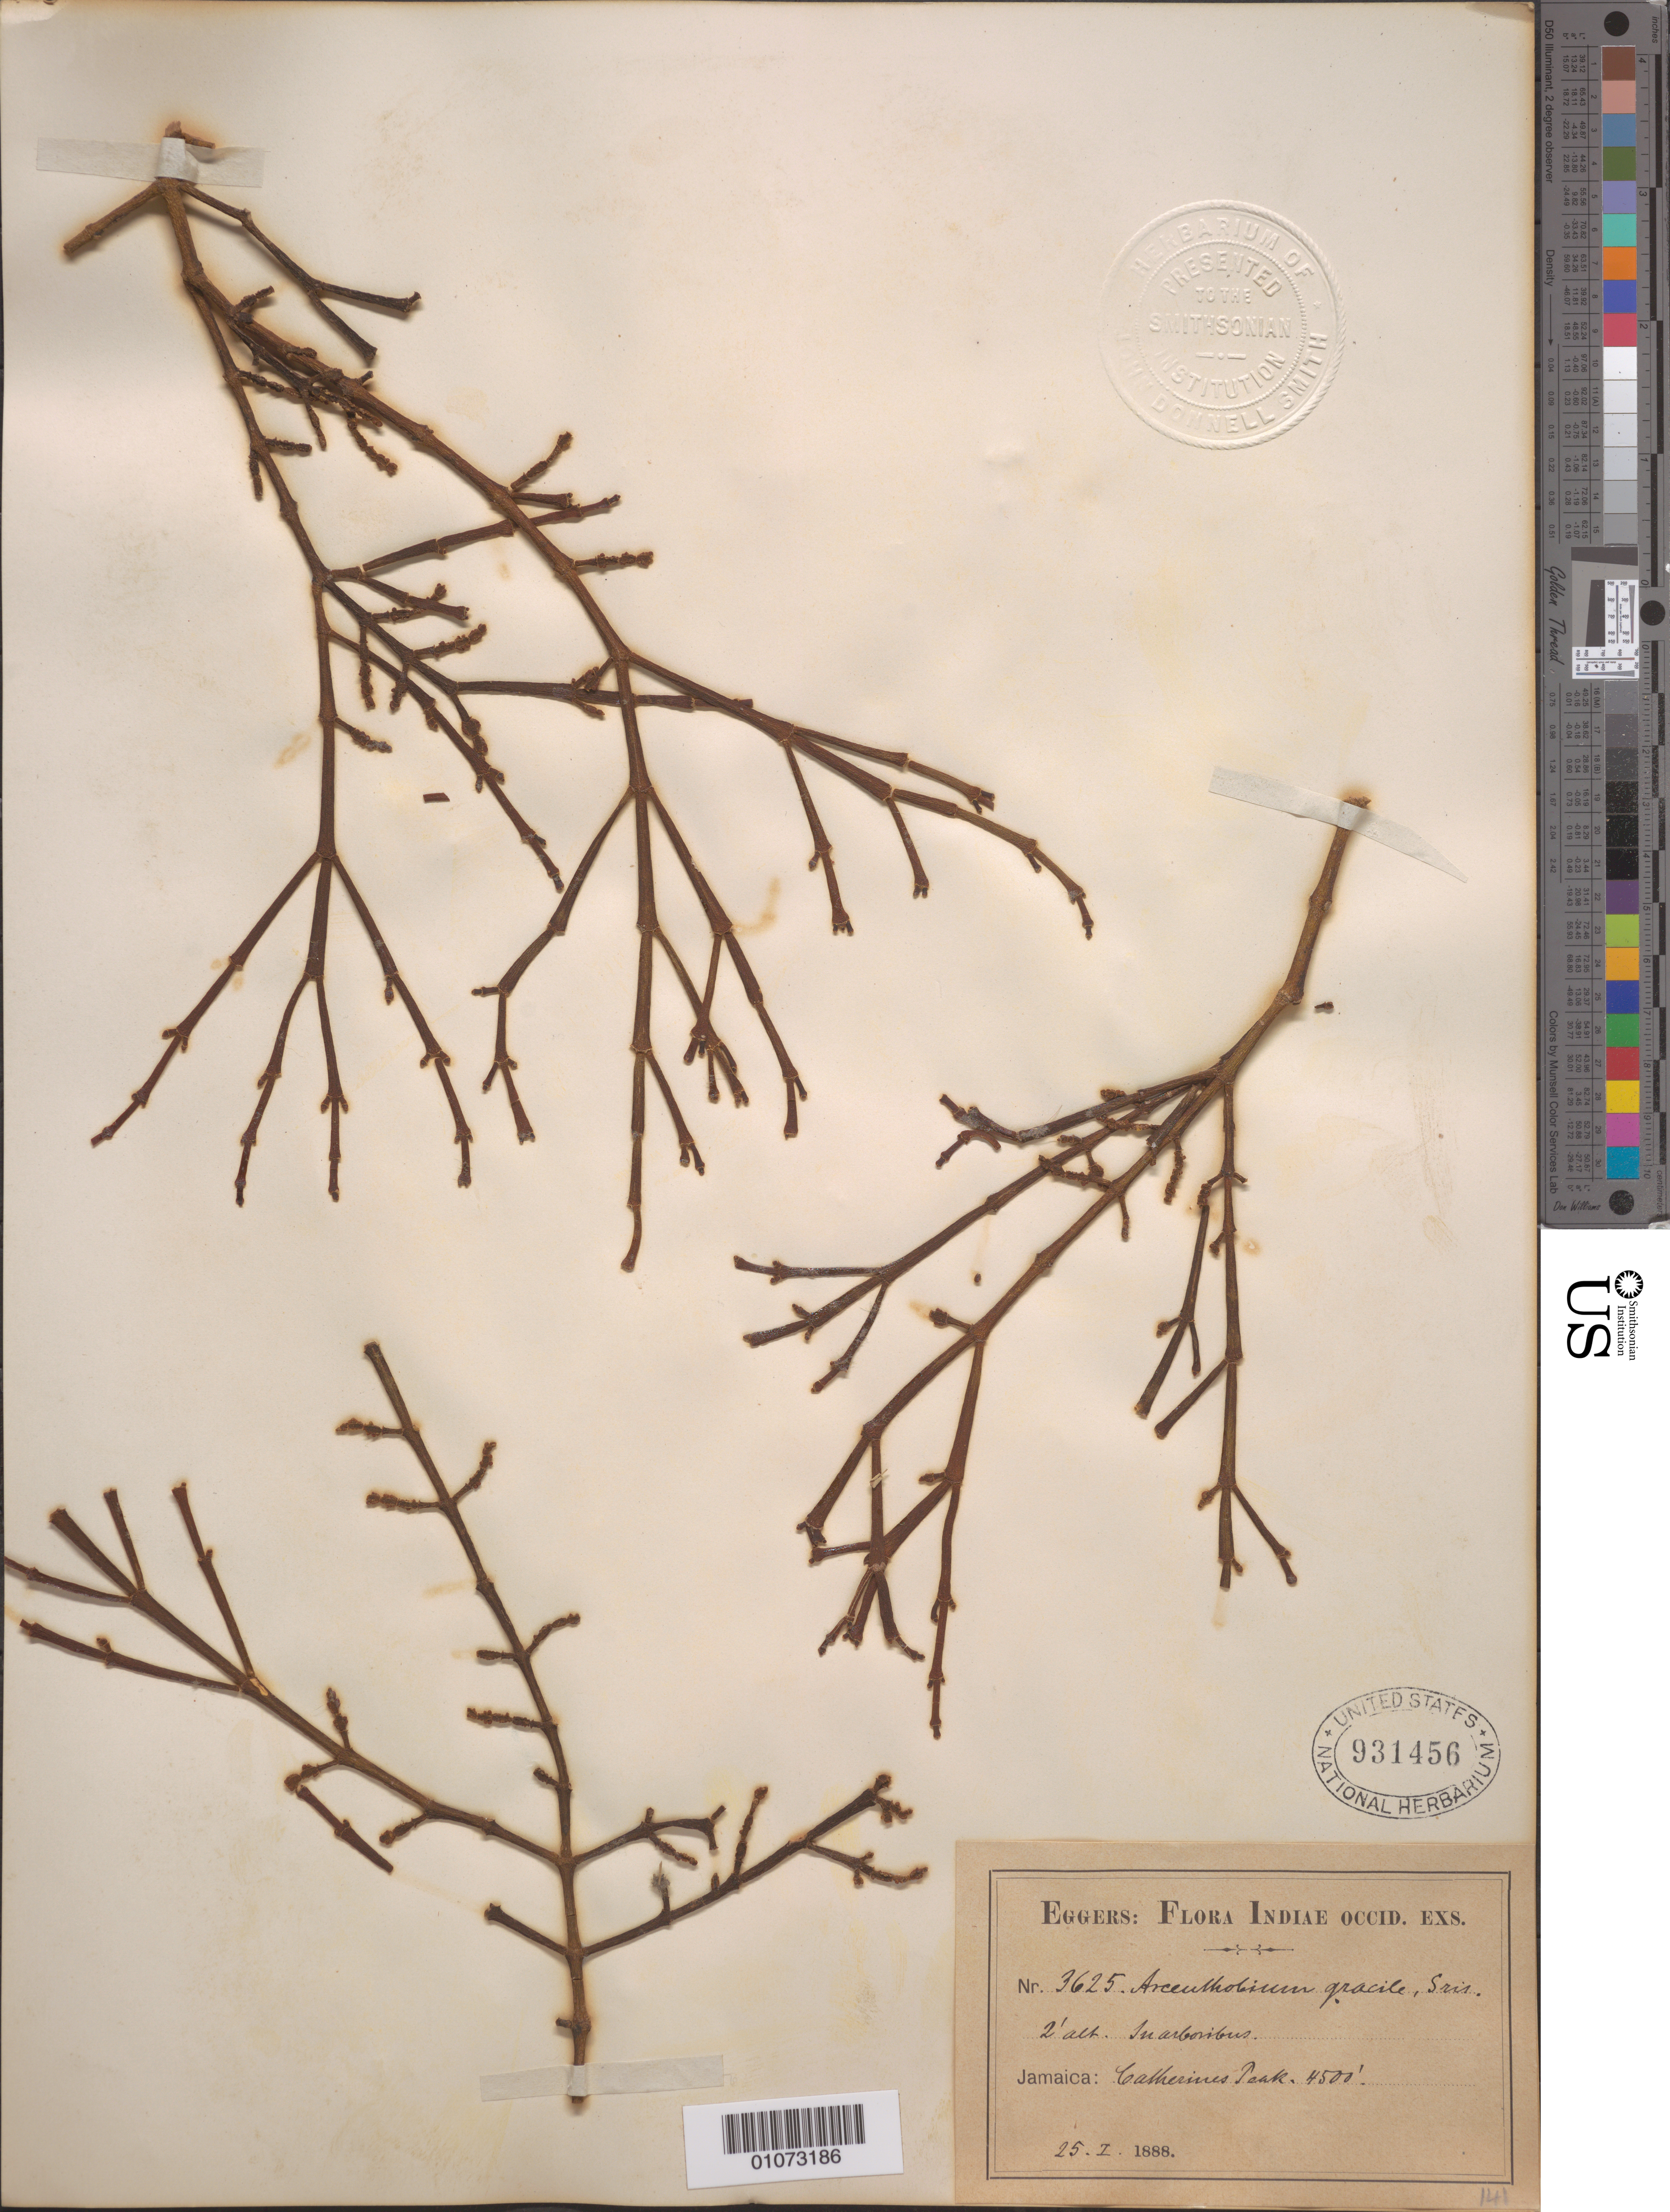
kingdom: Plantae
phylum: Tracheophyta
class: Magnoliopsida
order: Santalales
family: Viscaceae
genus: Arceuthobium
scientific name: Arceuthobium gracile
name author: (DC.) Griseb.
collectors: H. F. A. von Eggers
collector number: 3624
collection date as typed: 25 Jan 1888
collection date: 1888-01-25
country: Jamaica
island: Jamaica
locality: Catherines Peak.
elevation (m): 1372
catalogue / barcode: US 931456